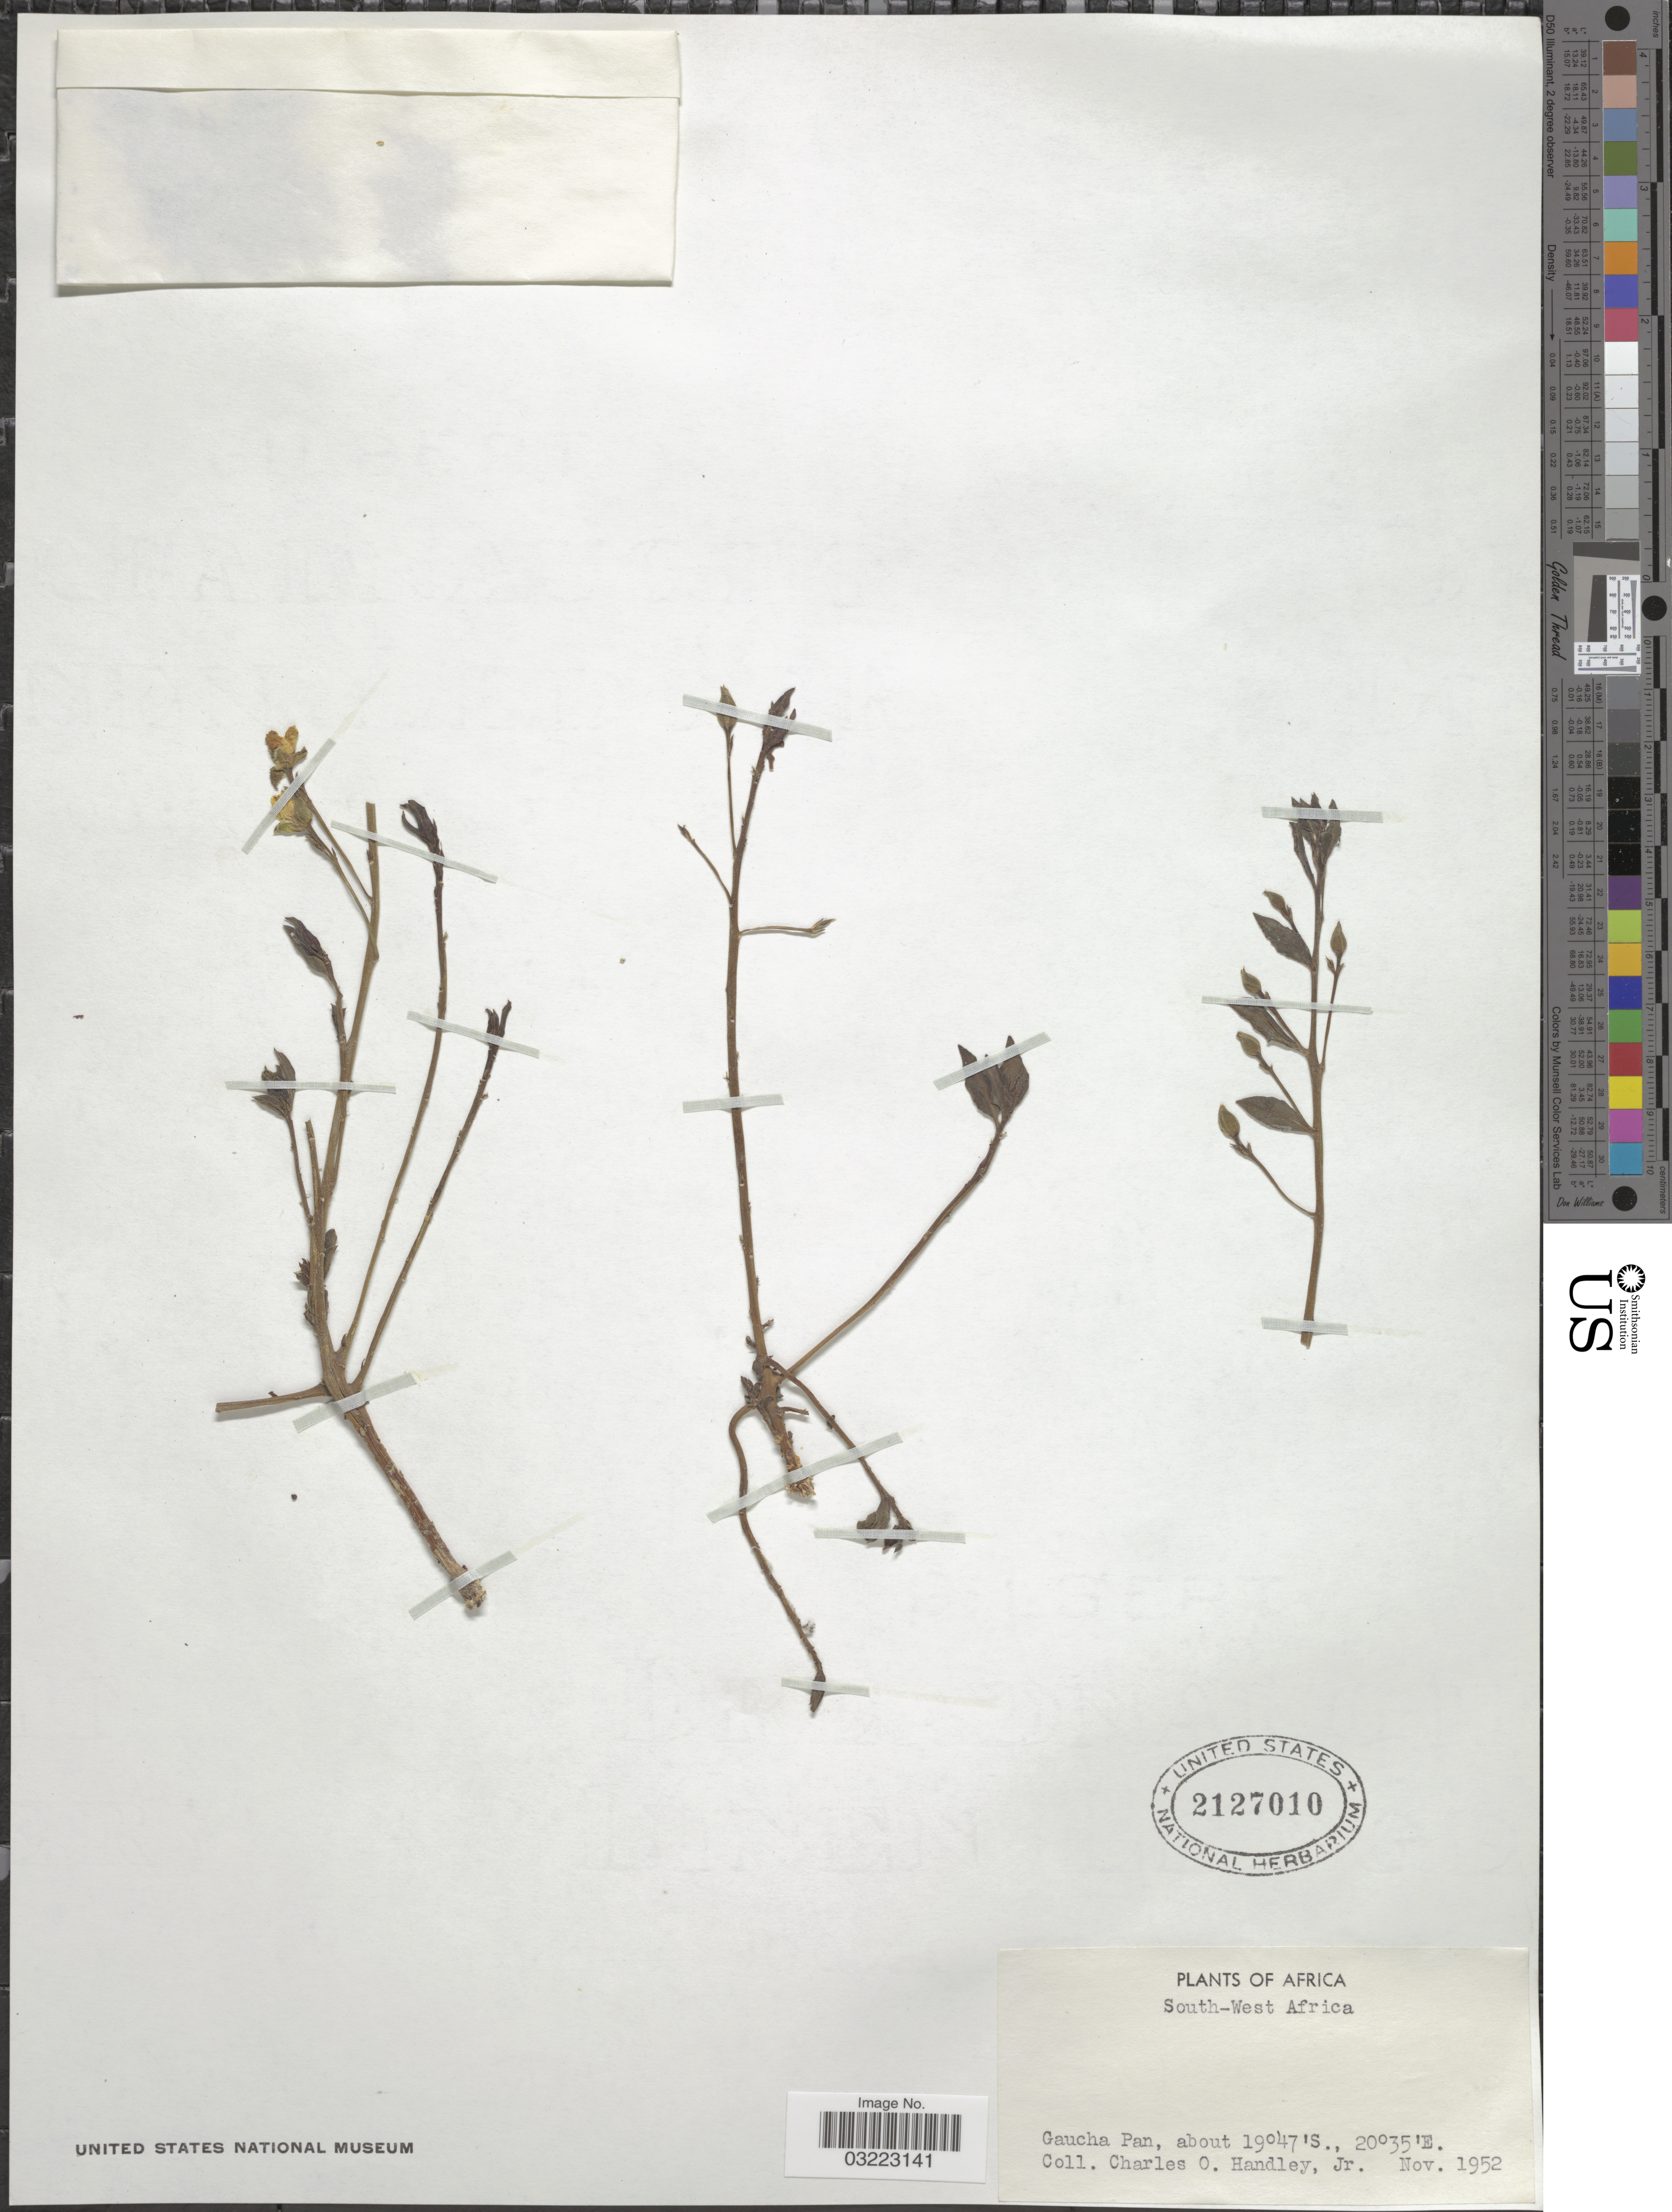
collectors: C. Handley Jr.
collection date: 1952-11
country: Namibia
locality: South-West Africa. Gaucha Pan.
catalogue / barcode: US 2127010